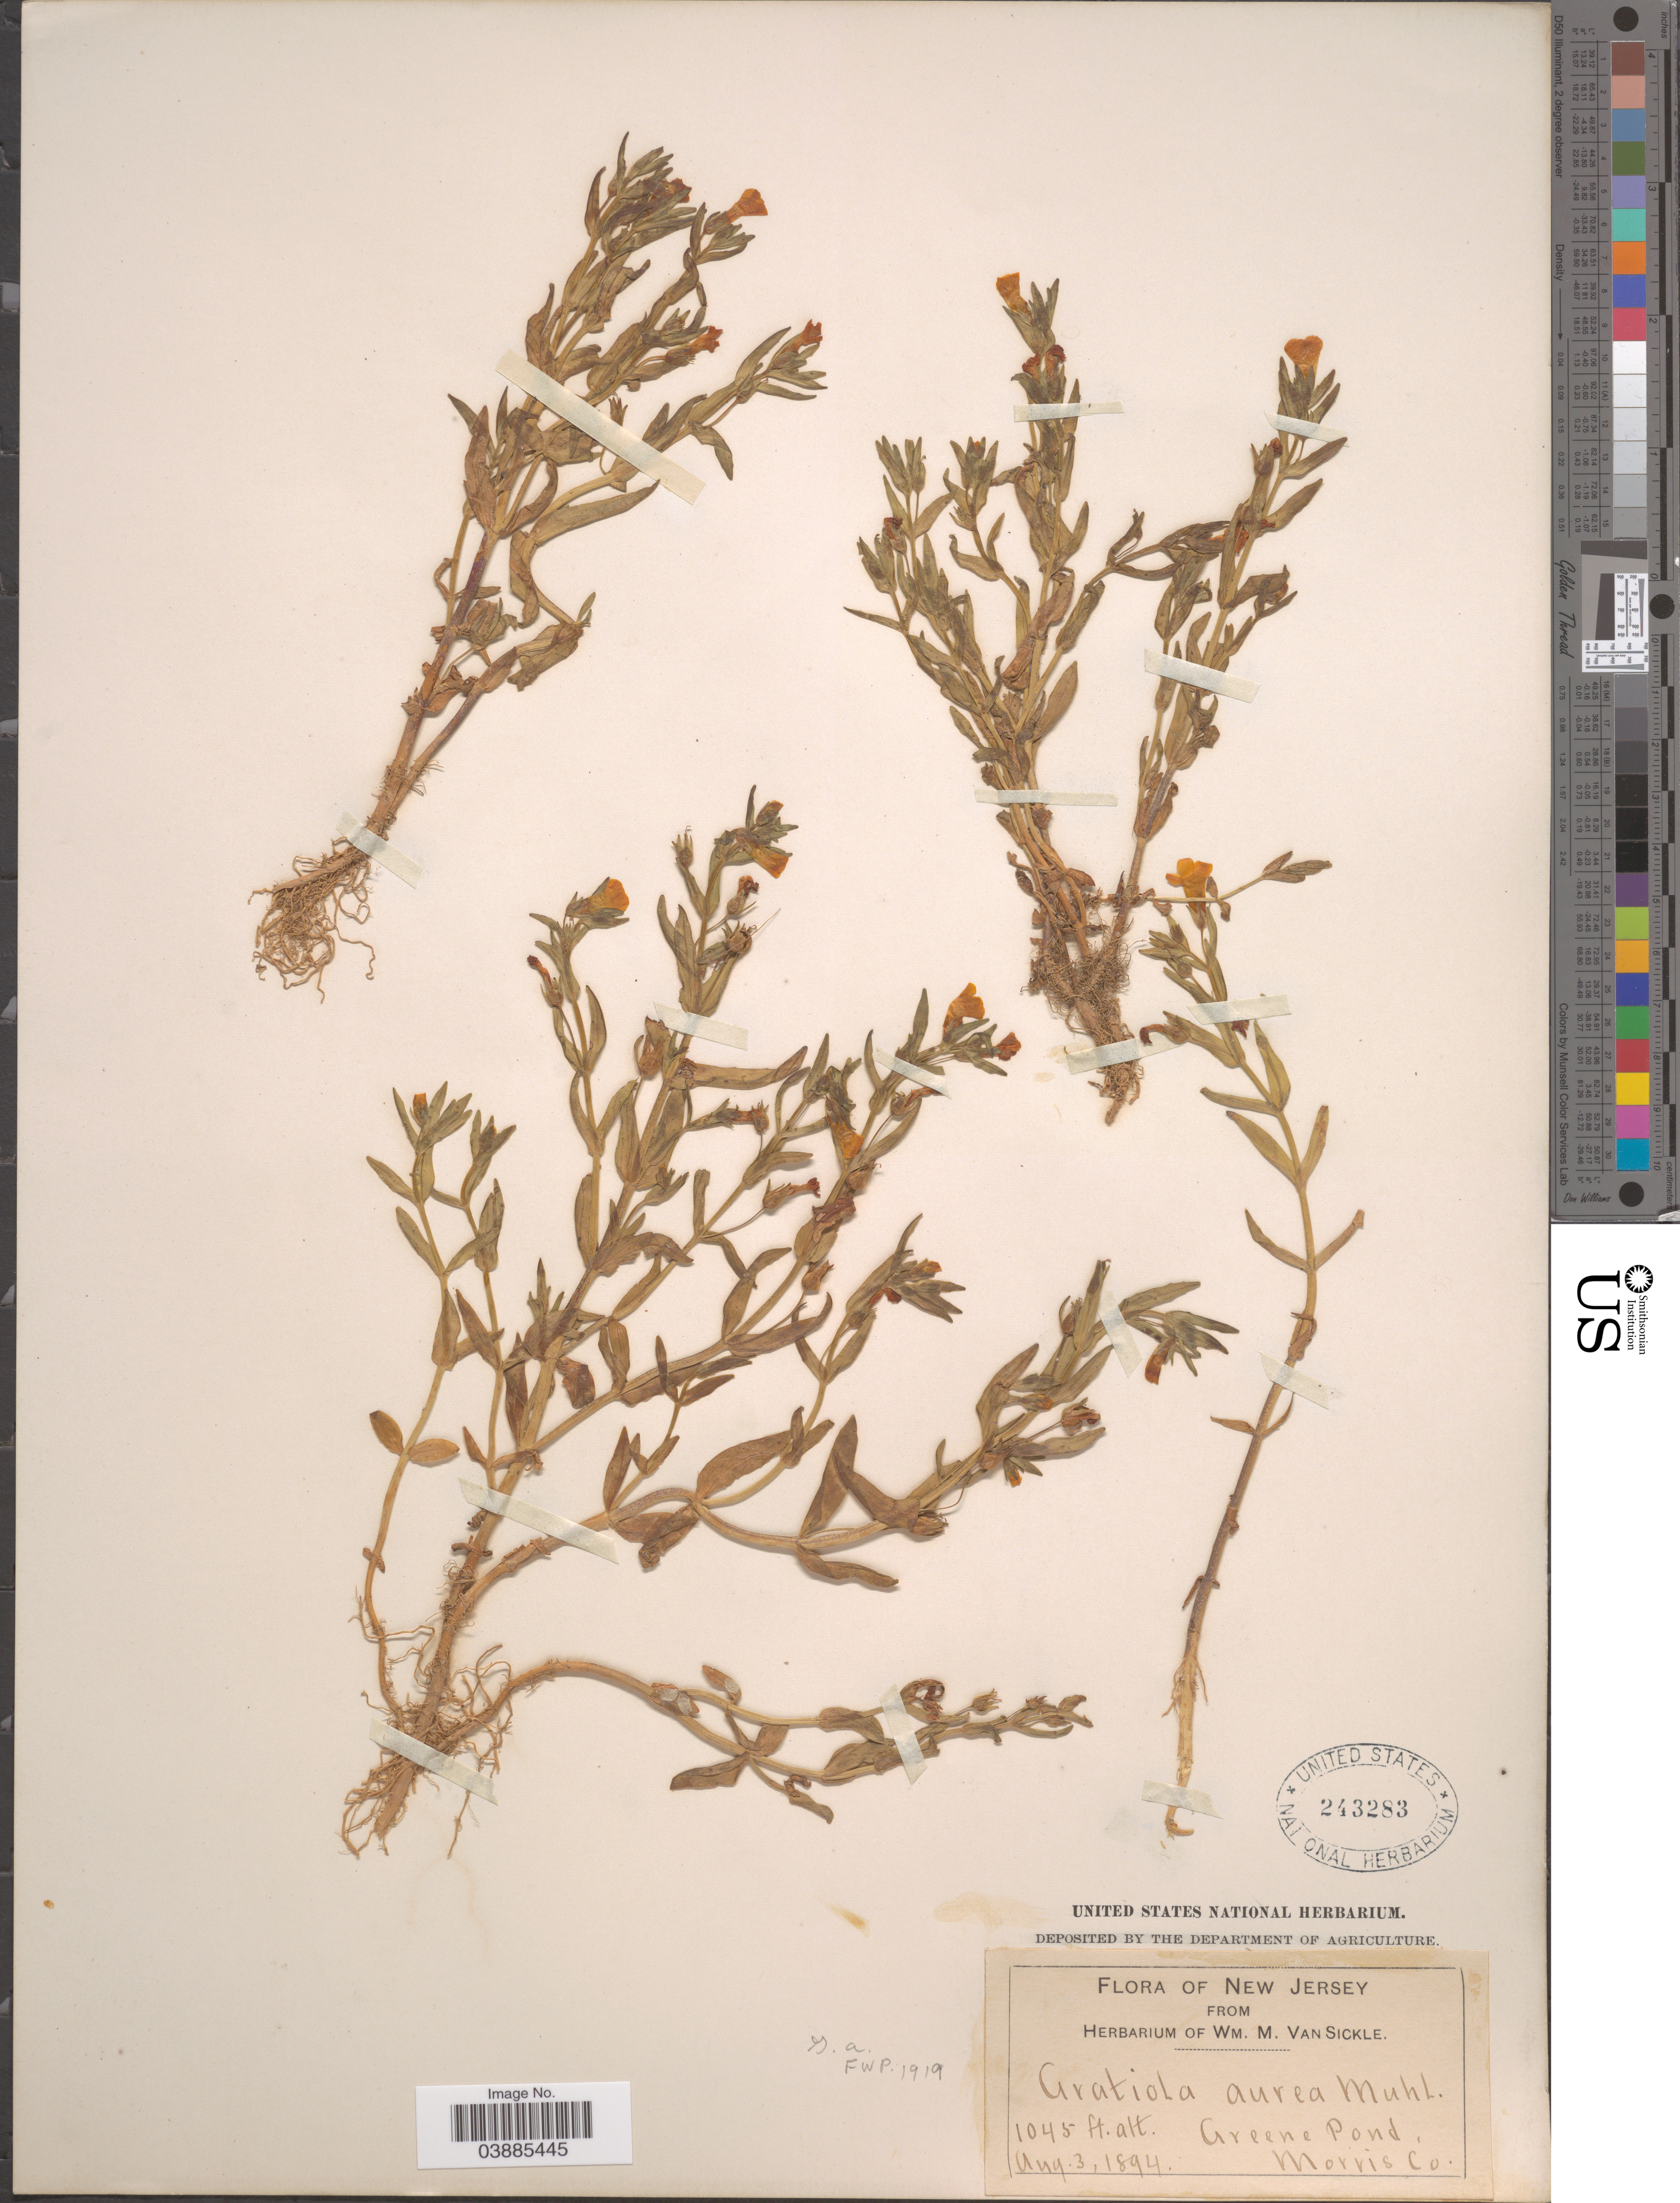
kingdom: Plantae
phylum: Tracheophyta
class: Magnoliopsida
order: Lamiales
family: Plantaginaceae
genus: Gratiola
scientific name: Gratiola aurea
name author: Pursh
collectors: ex herb. Wm. M. Van Sickle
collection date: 1894-08-03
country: United States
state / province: New Jersey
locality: Green Pond. Morris Co.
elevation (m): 319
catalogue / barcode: US 243283